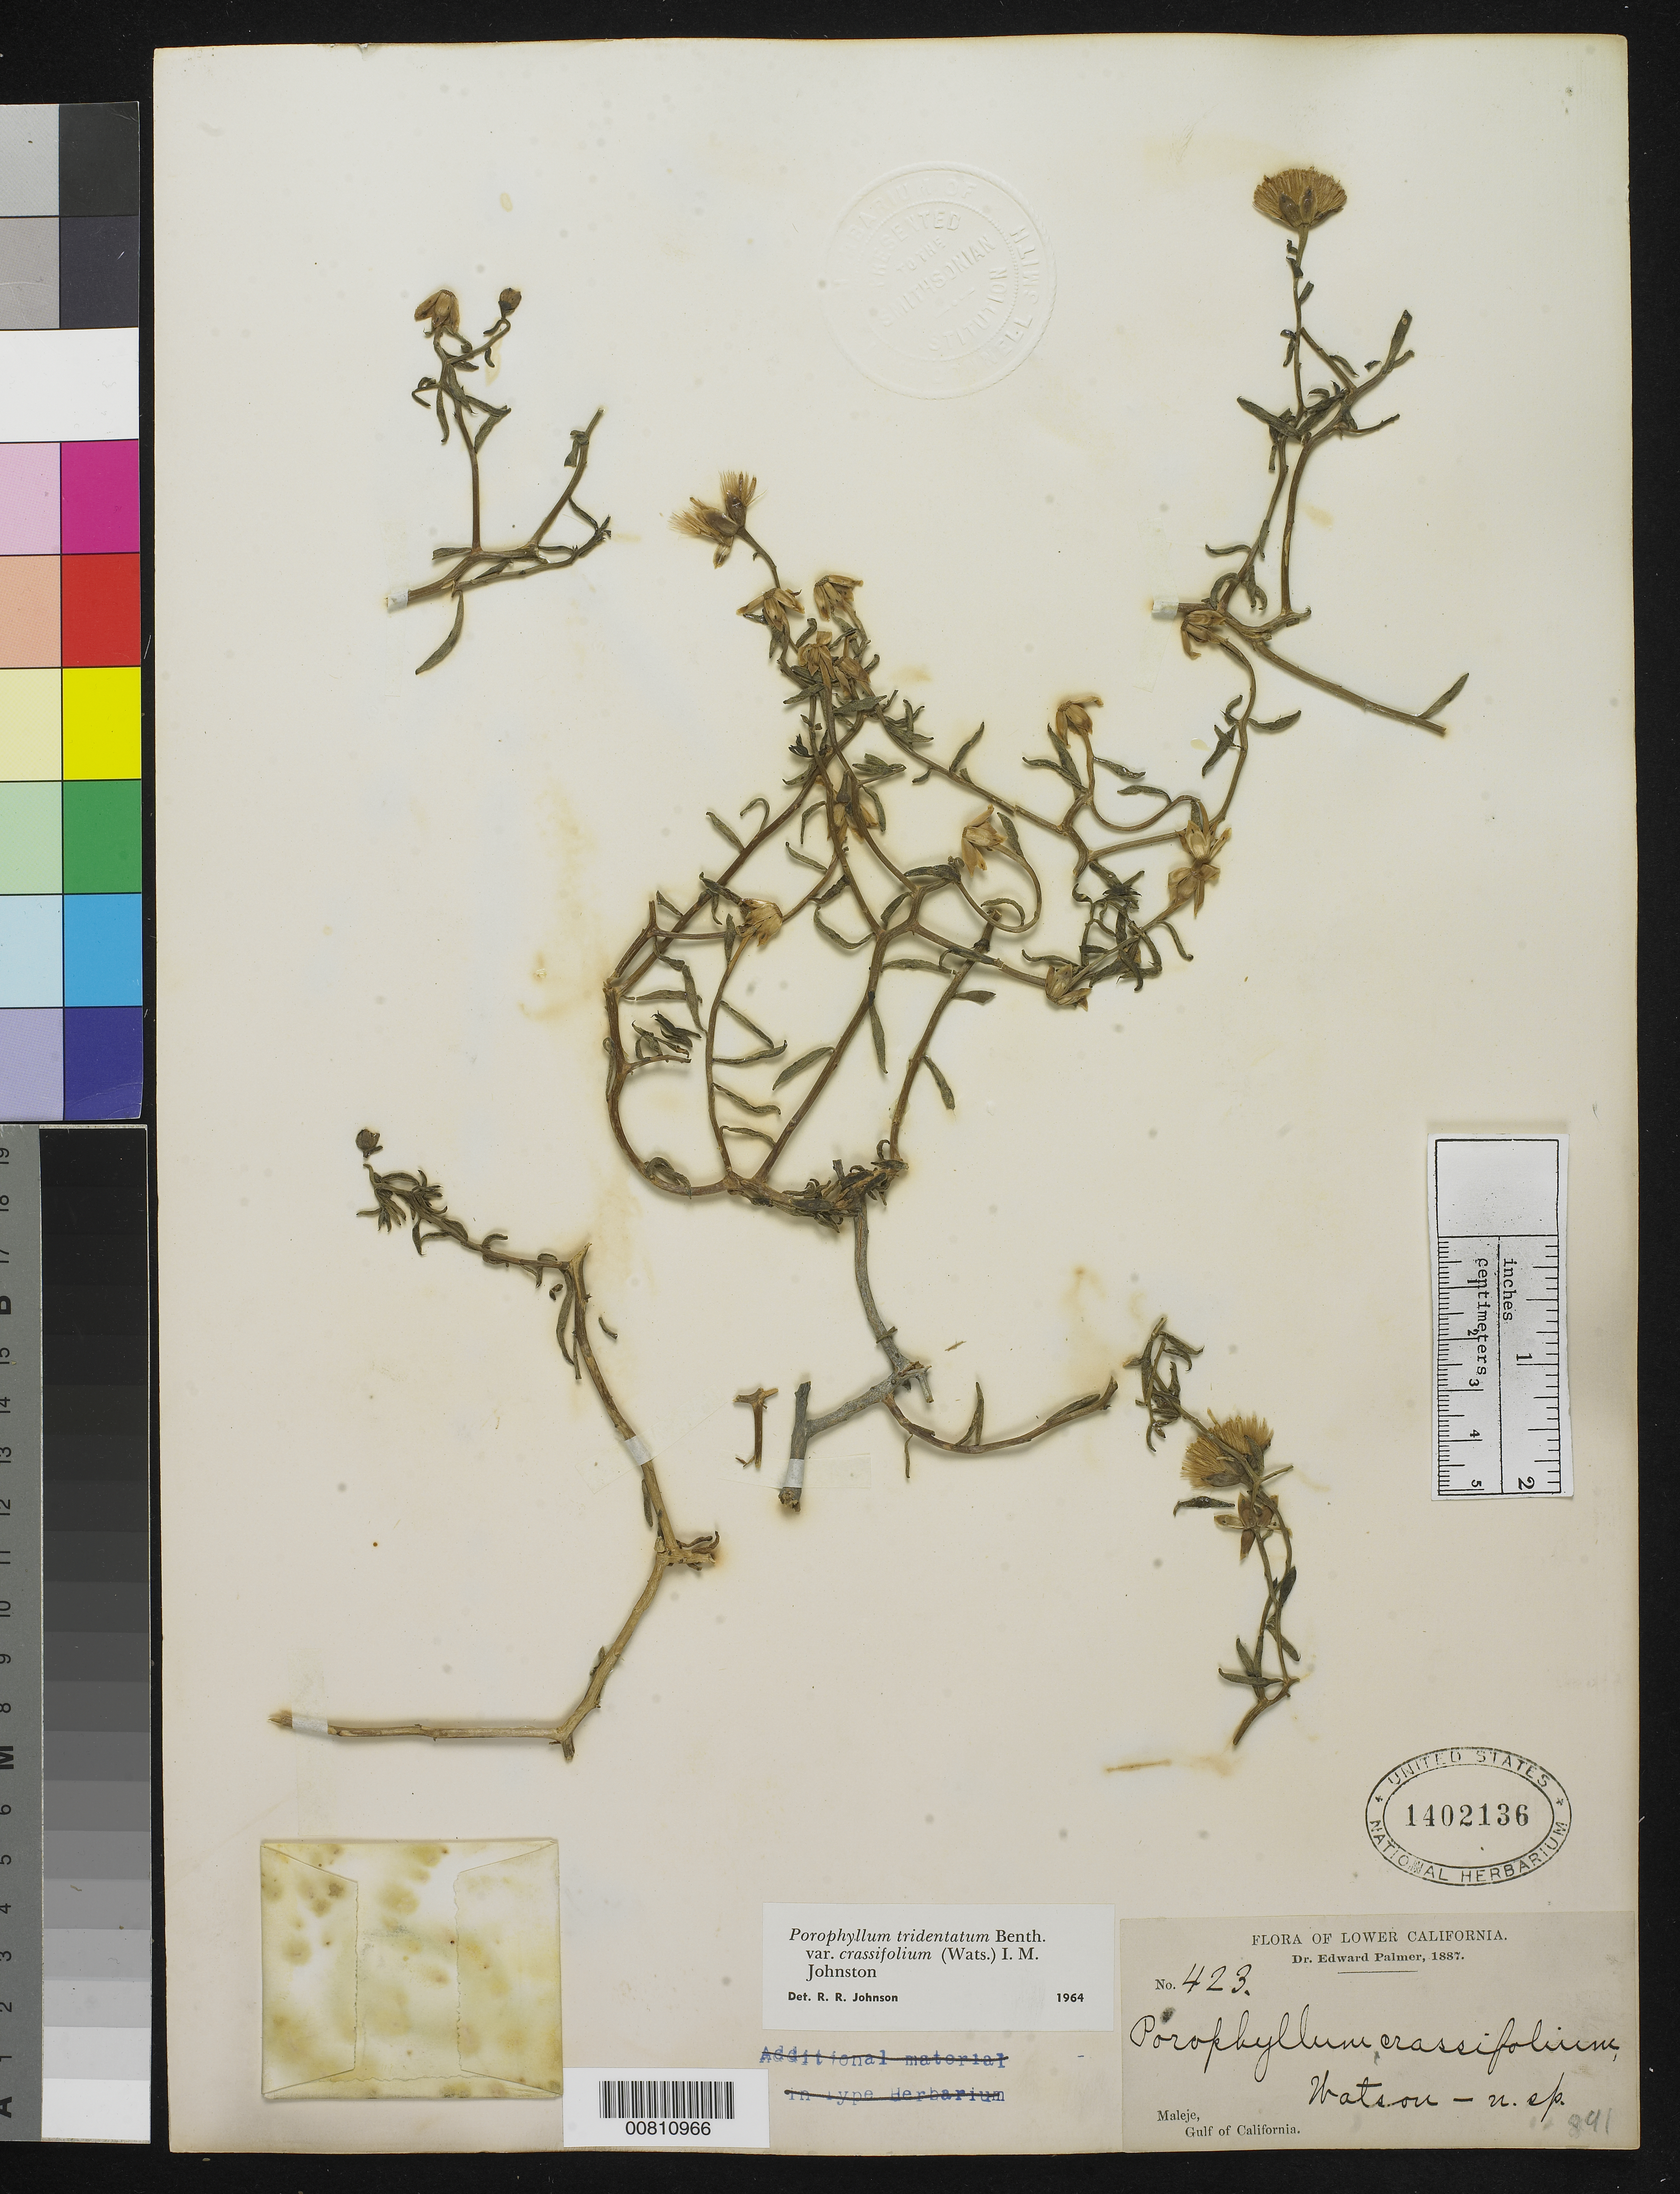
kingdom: Plantae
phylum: Tracheophyta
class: Magnoliopsida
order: Asterales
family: Asteraceae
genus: Porophyllum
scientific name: Porophyllum crassifolium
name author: S. Watson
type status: Isolectotype; Syntype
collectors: E. Palmer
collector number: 423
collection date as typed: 1887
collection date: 1887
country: Mexico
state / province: Baja California Sur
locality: Maleje, Gulf of California. [protologue, "Muleje, on rocky hills and on sandy beaches near salt water; also collected by Dr. Palmer in 1870 on Carmen Island (423)"]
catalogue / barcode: US 1402136